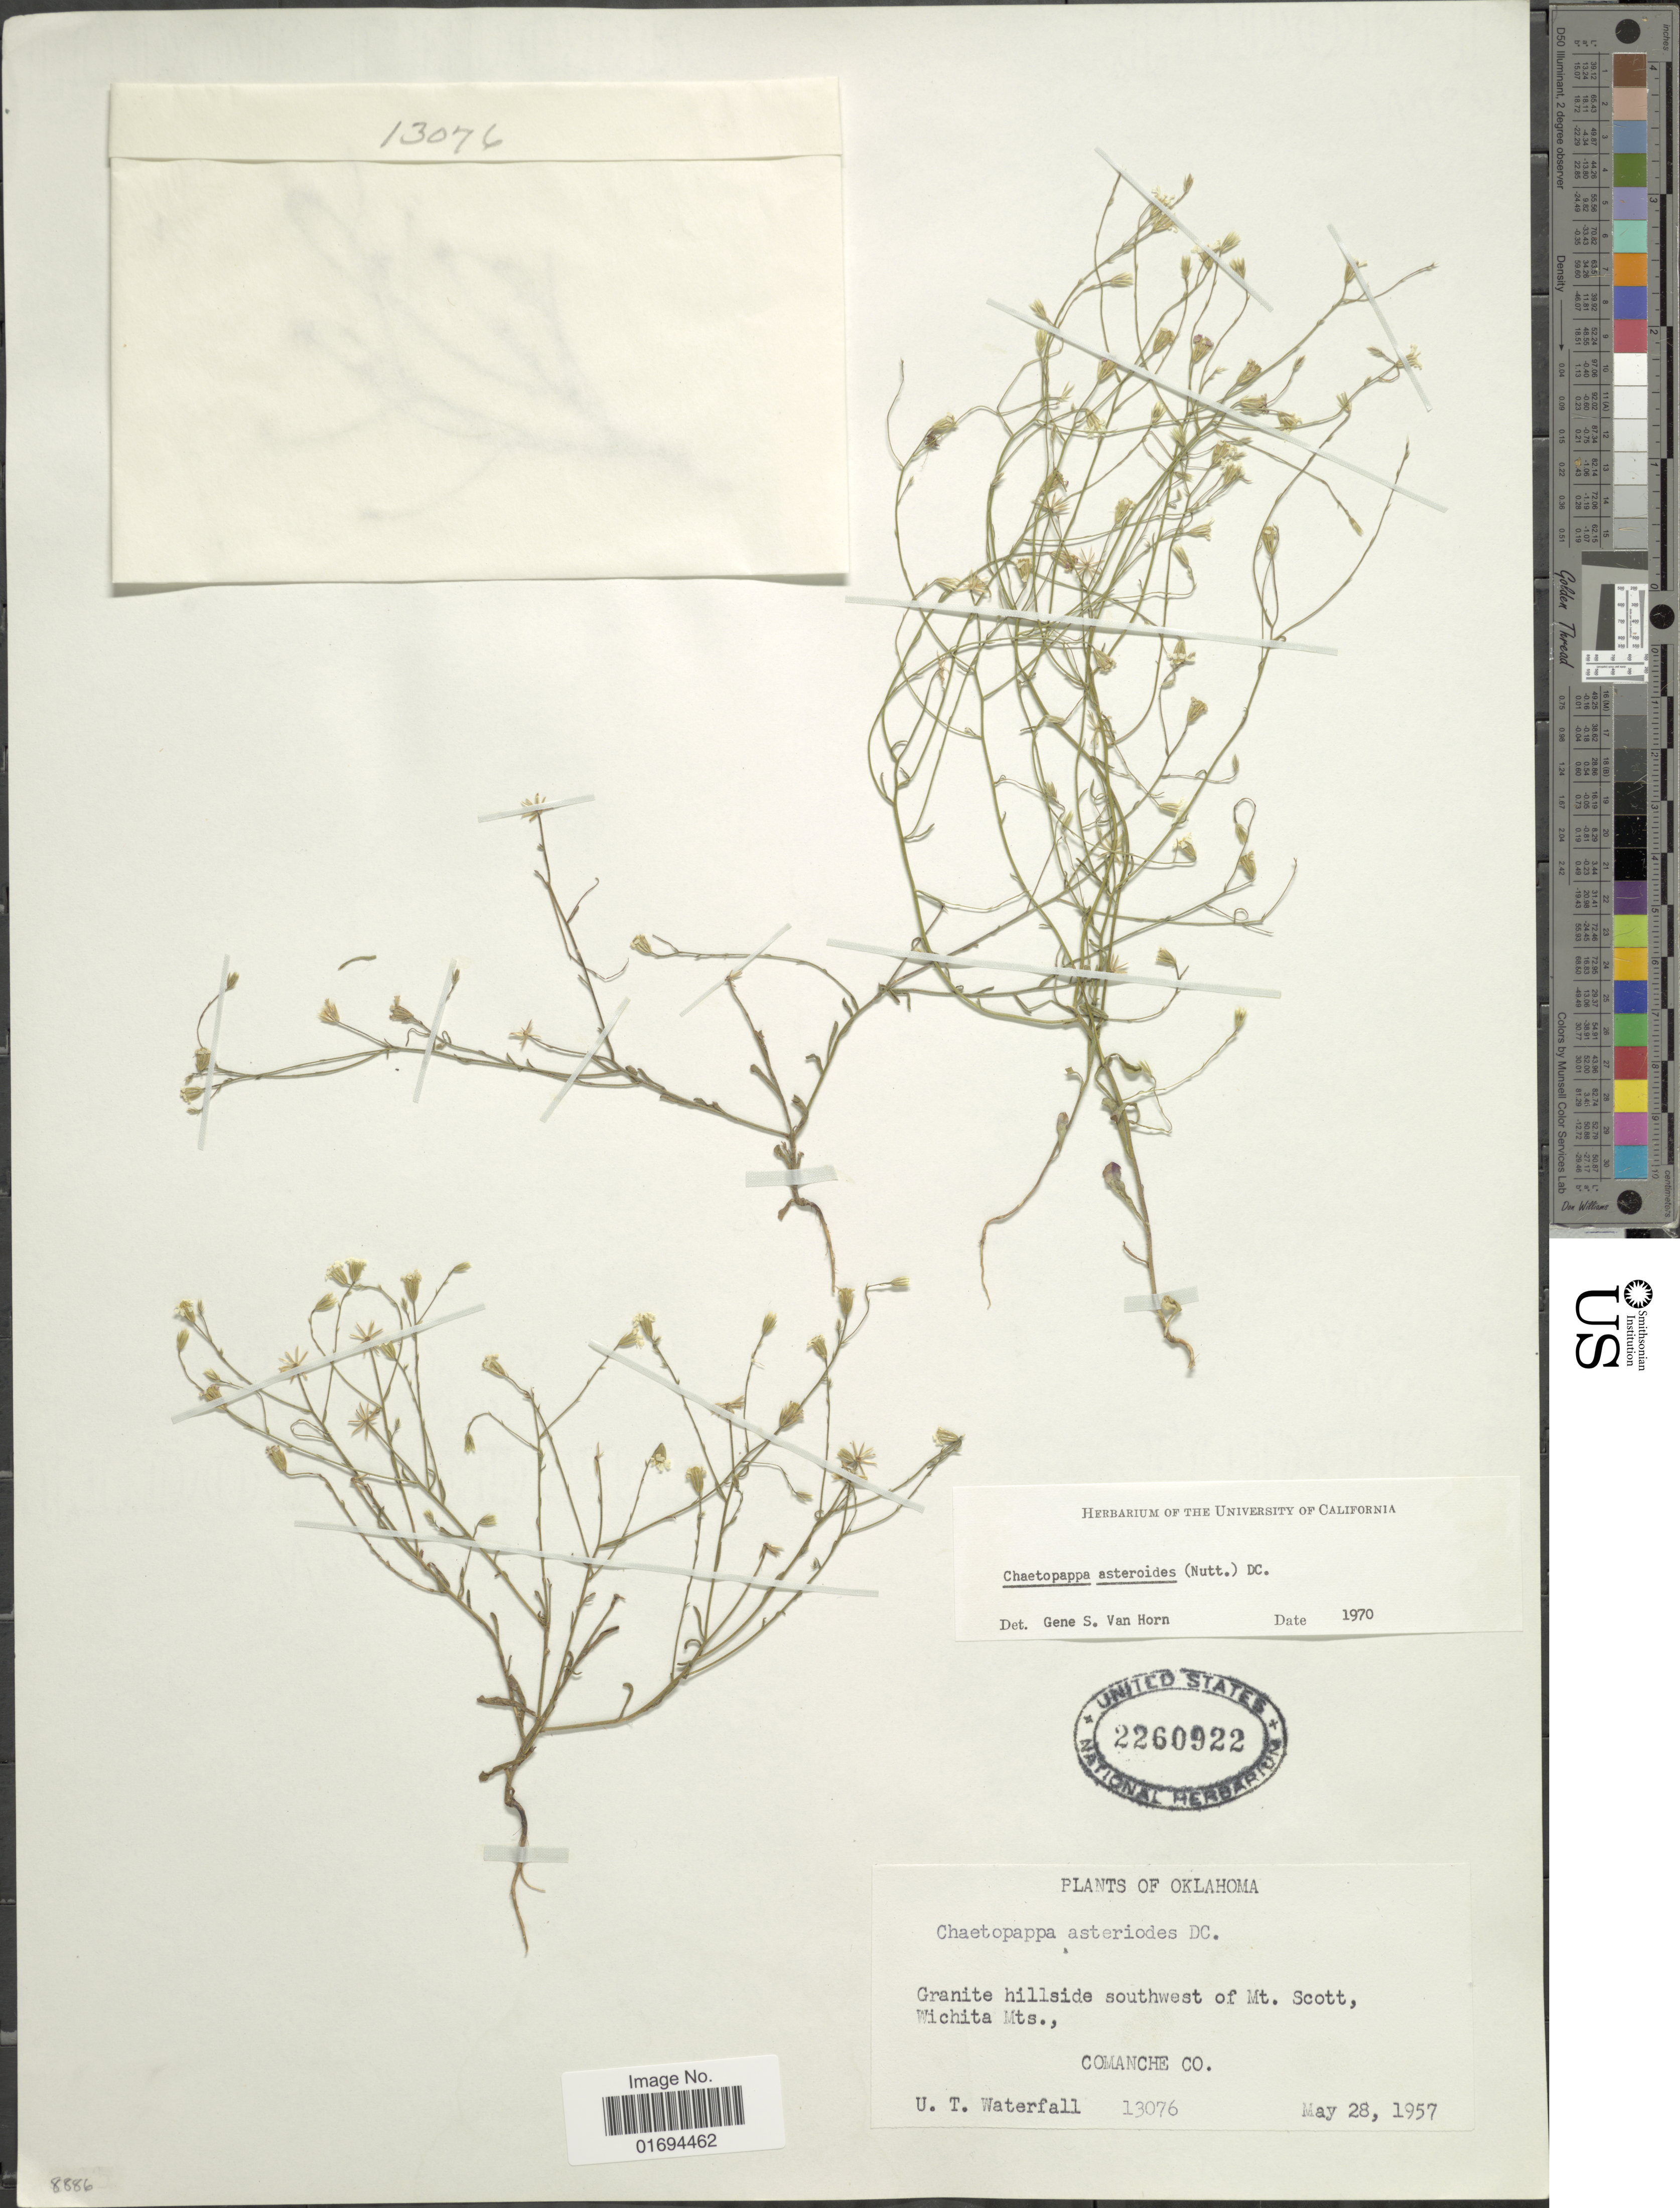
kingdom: Plantae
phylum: Tracheophyta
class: Magnoliopsida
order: Asterales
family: Asteraceae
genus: Chaetopappa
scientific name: Chaetopappa asteroides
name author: (Nutt.) DC.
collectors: U. T. Waterfall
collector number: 13076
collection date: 1957-05-28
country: United States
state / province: Oklahoma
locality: Granite hillside southwest of Mt, Scott, Wichita Mts., Comanche Co.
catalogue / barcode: US 2260922